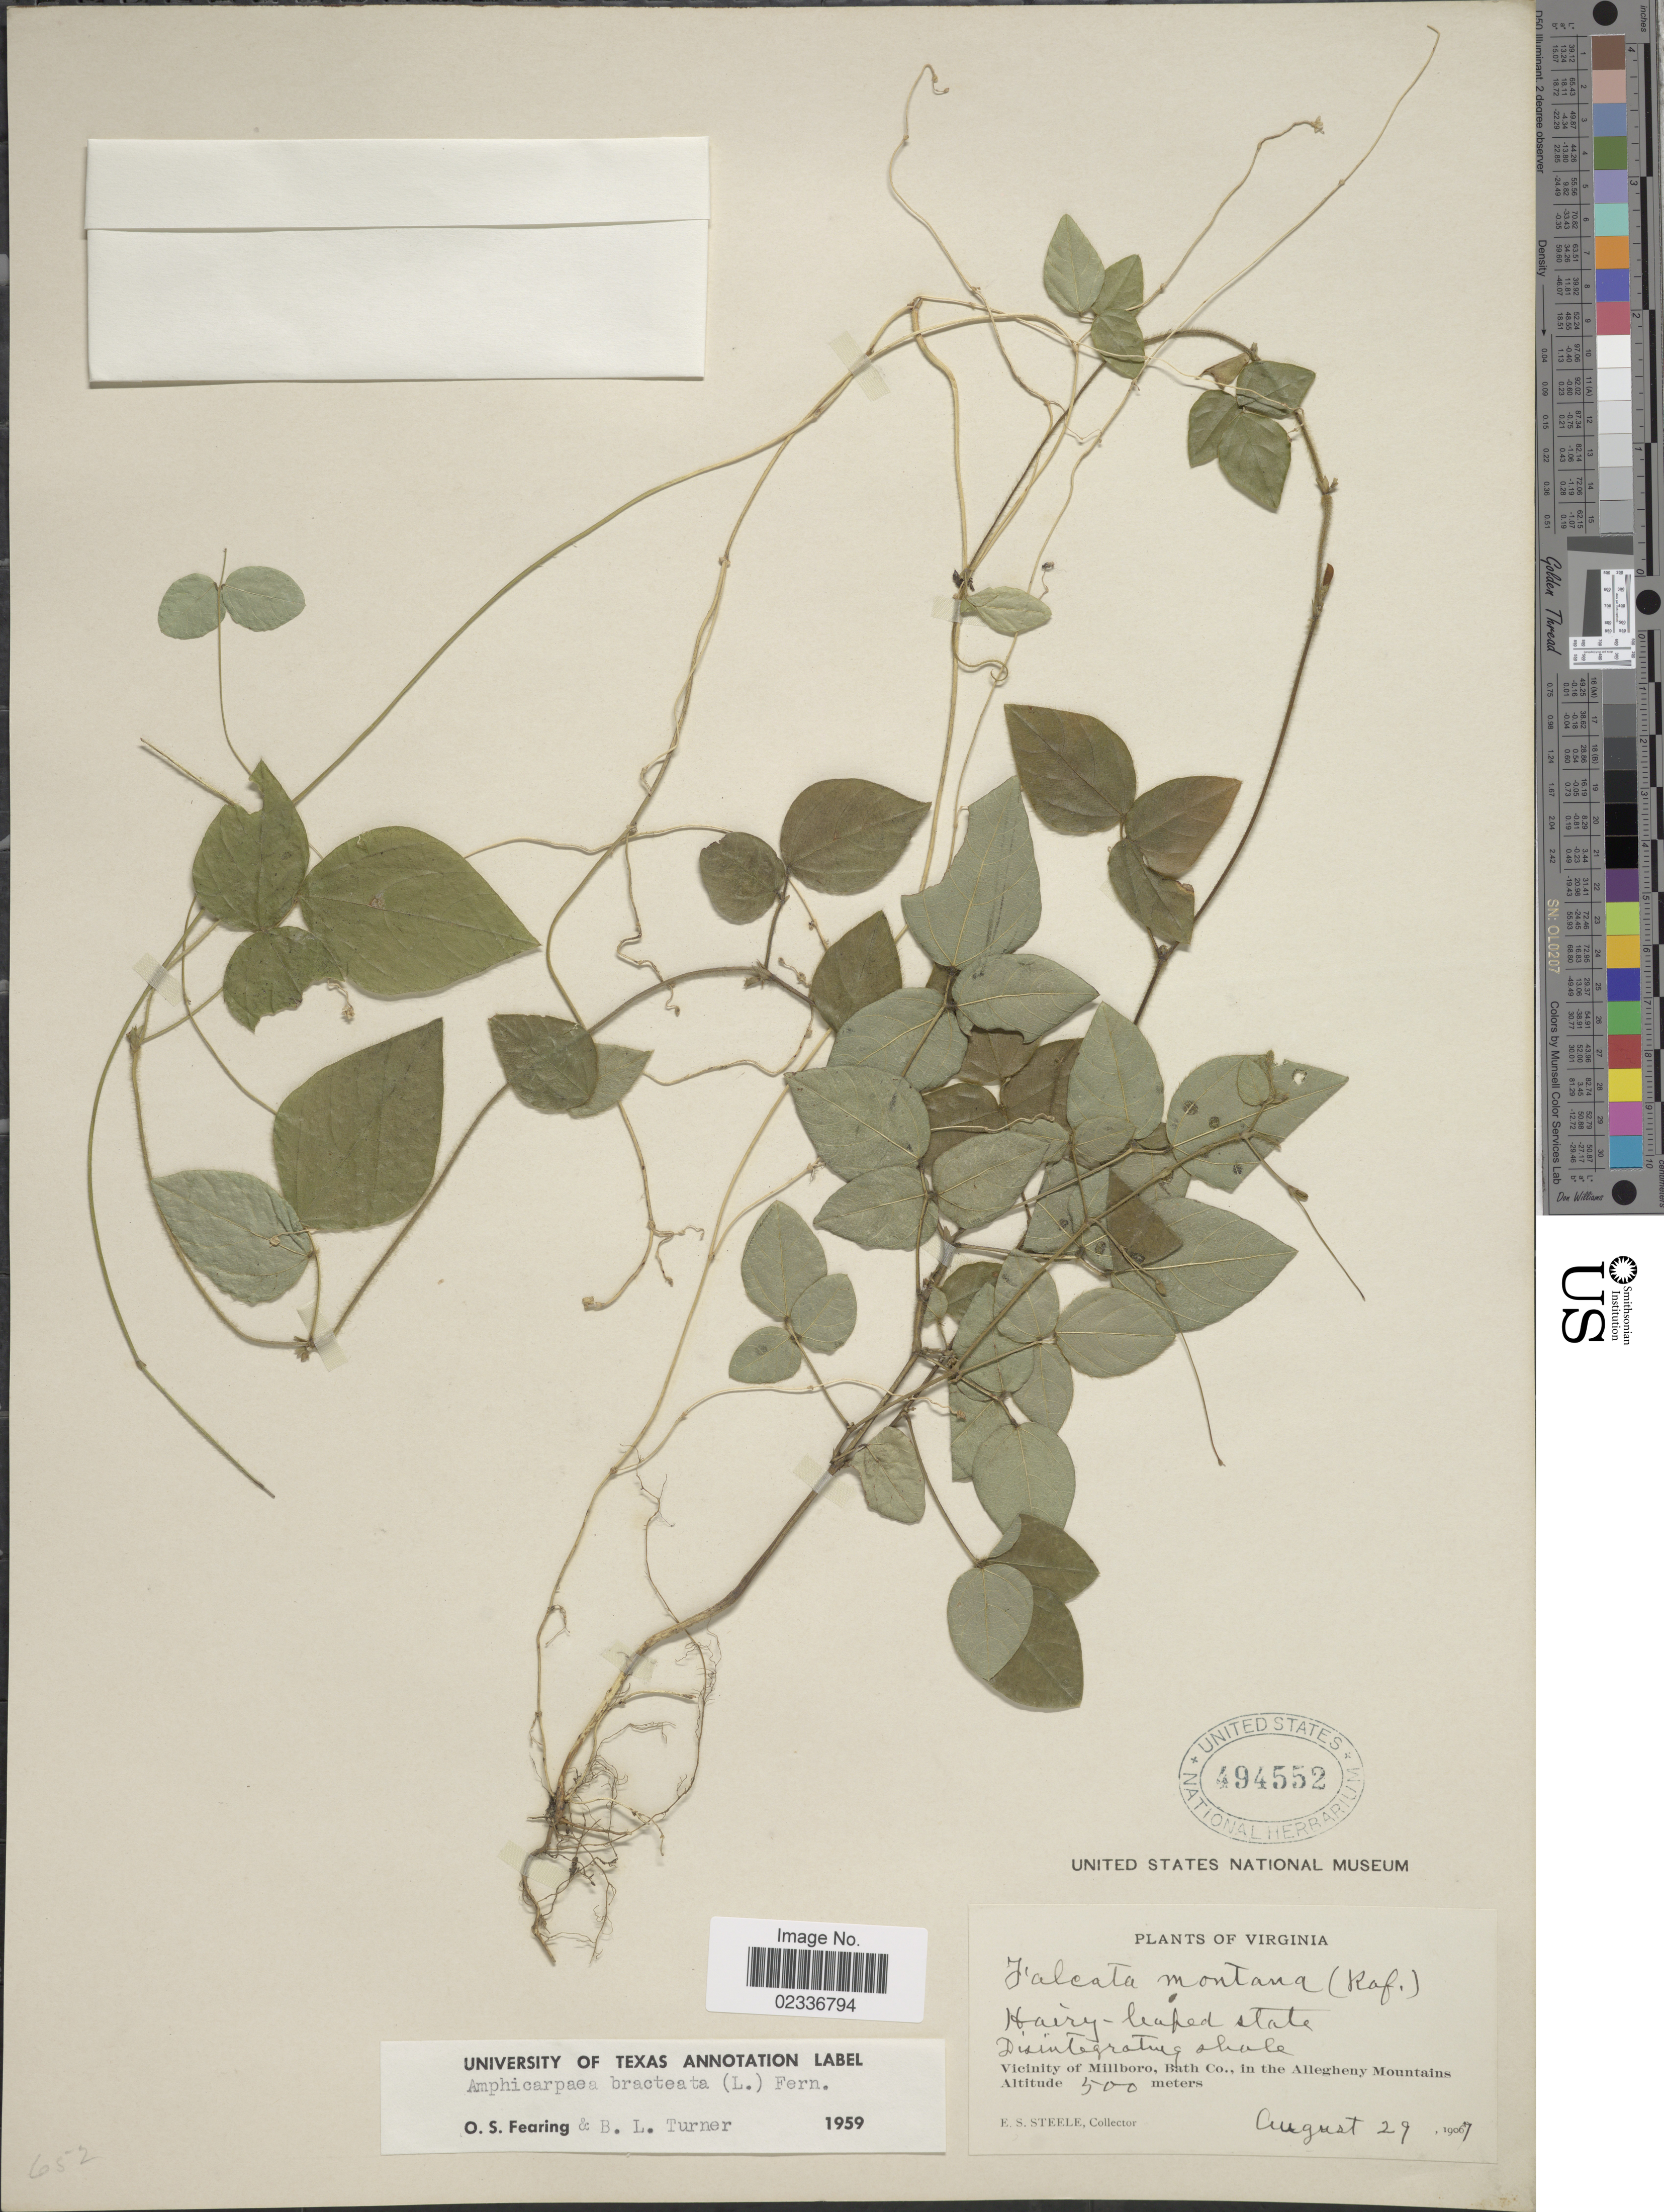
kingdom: Plantae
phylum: Tracheophyta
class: Magnoliopsida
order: Fabales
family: Fabaceae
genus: Amphicarpaea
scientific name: Amphicarpaea bracteata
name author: (L.) Fernald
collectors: E. Steele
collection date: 1907-08-29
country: United States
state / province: Virginia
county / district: Bath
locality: Hairy-leaped state, vicinity of Millboro, Bath Co., in the Allegheny Mountains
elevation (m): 500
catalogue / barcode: US 494552